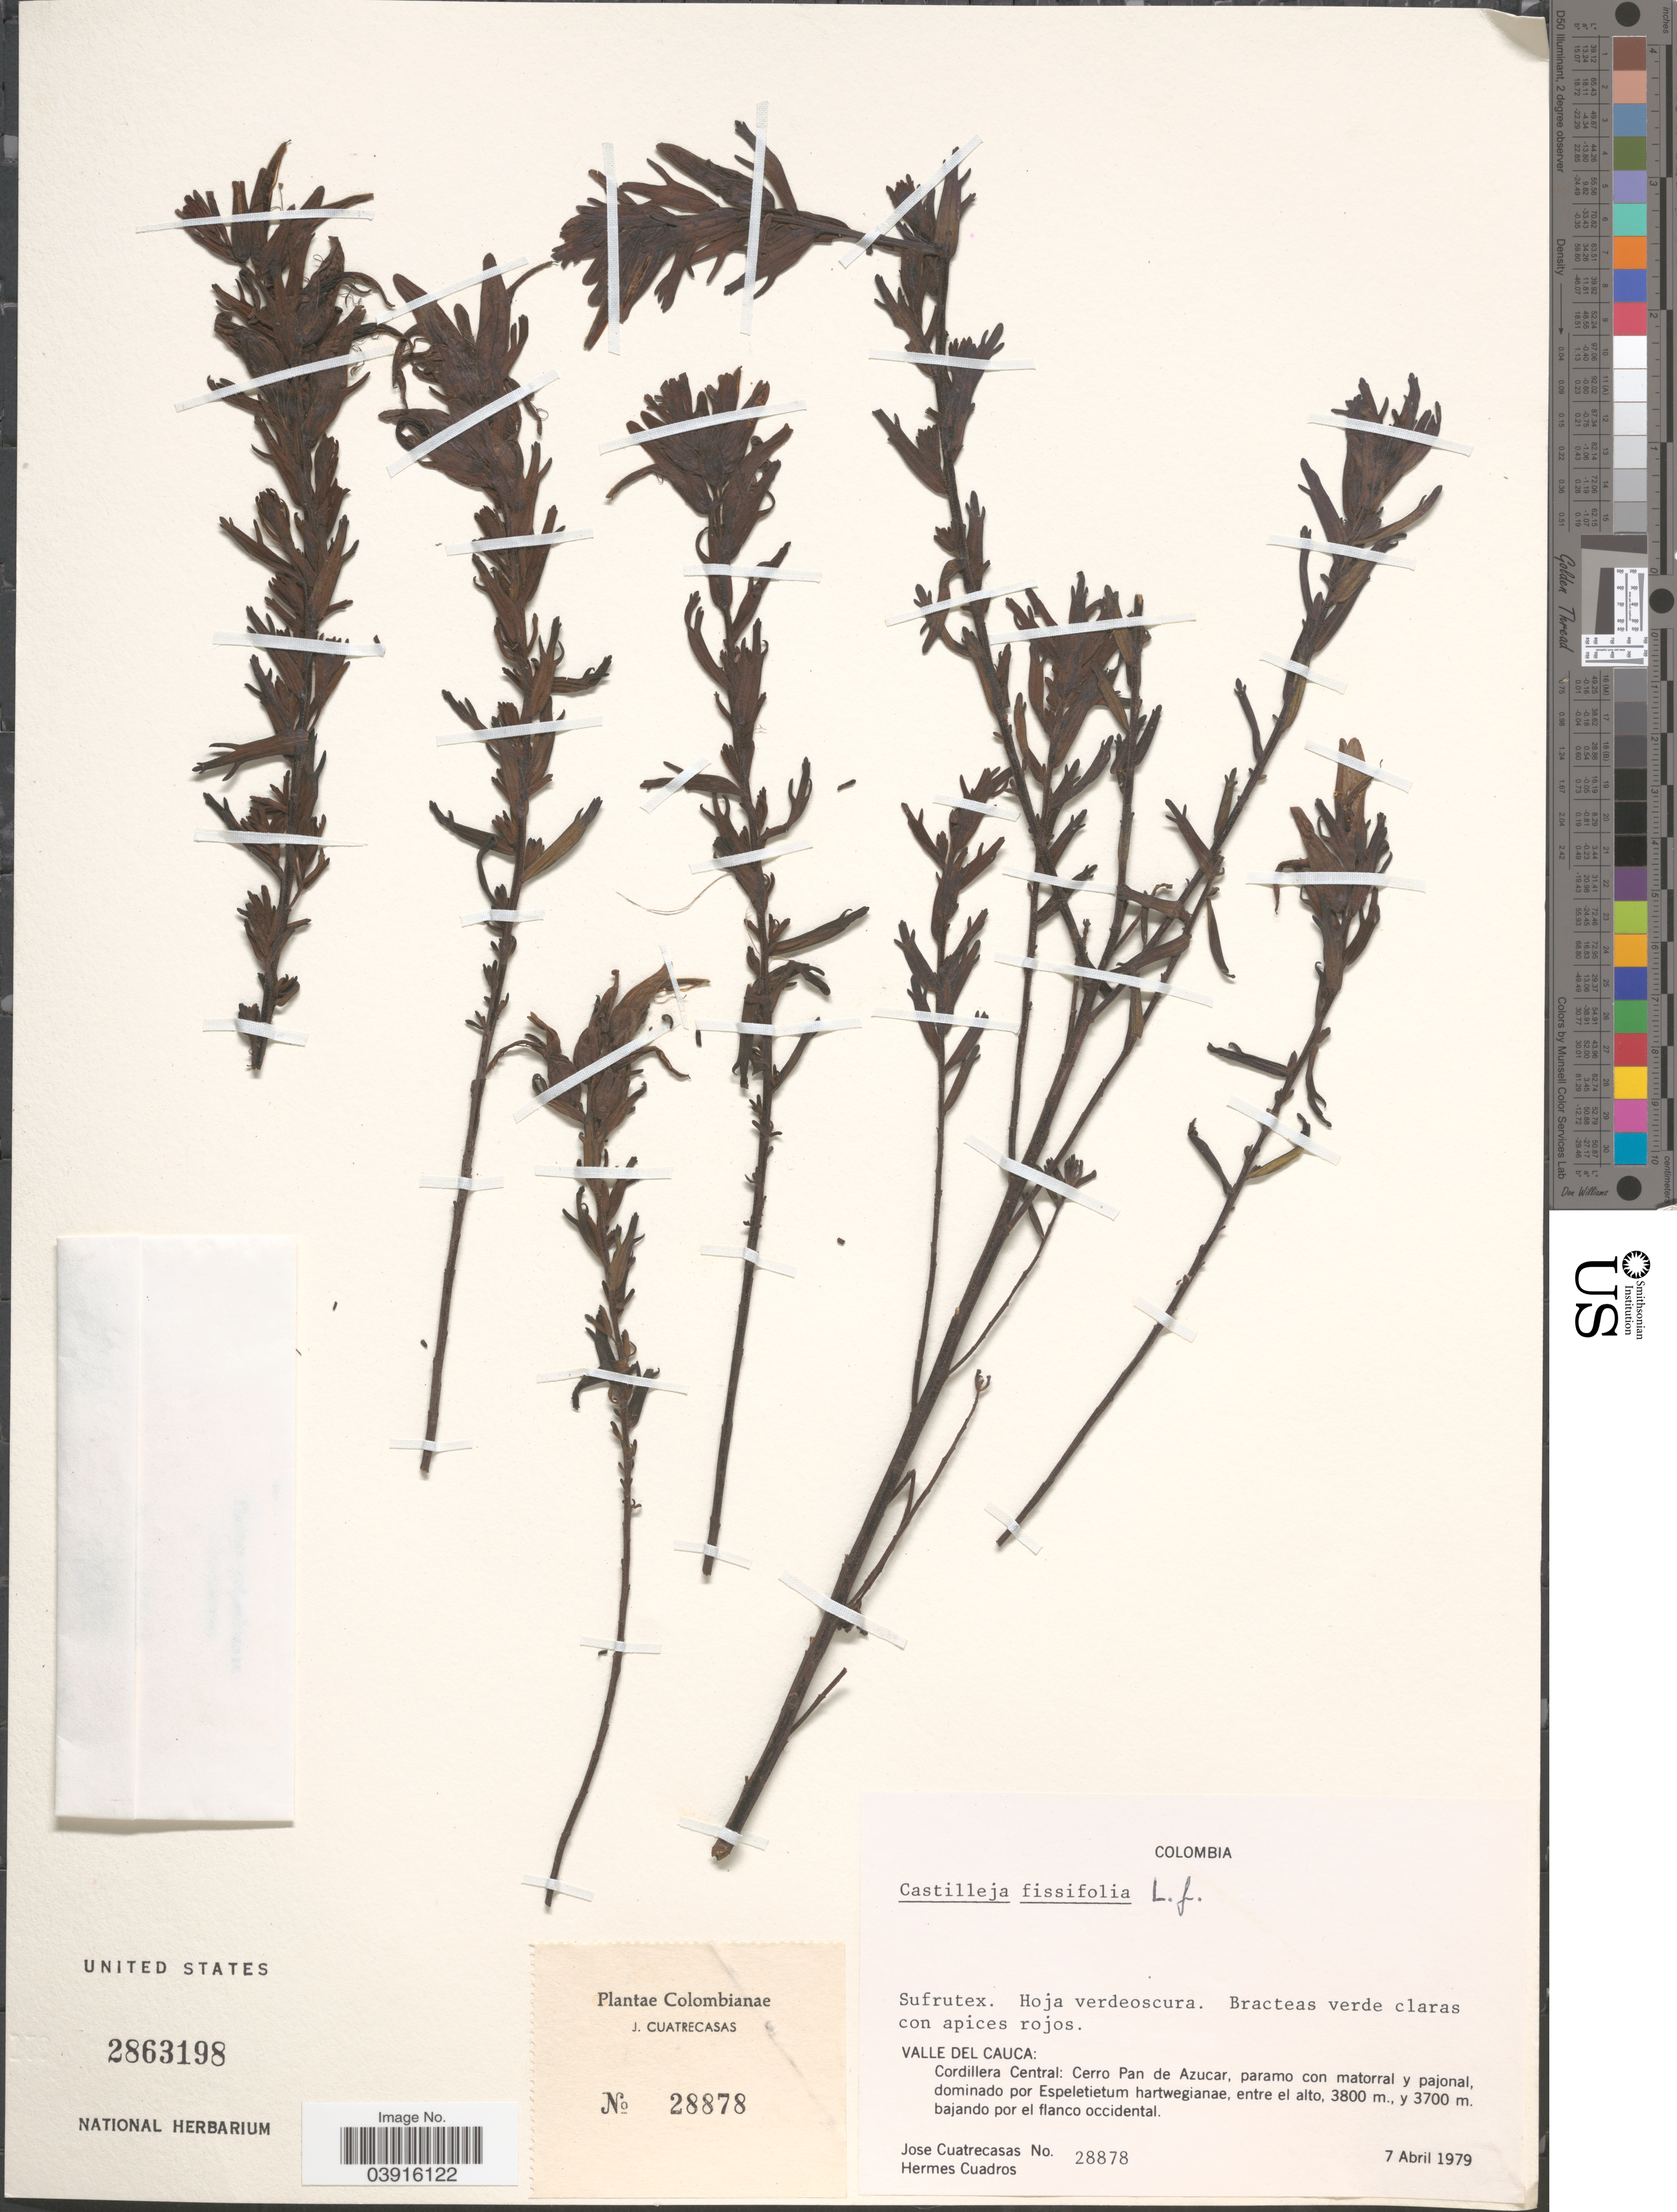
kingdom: Plantae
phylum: Tracheophyta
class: Magnoliopsida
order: Lamiales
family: Orobanchaceae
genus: Castilleja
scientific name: Castilleja fissifolia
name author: L. f.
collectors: J. Cuatrecasas & H. Cuadros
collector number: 28878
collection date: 1979-04-07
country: Colombia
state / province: Valle del Cauca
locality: Cordillera Central: Cerro Pan de Azucar, paramo con matorral y pajonal.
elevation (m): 3700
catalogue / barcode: US 2863198